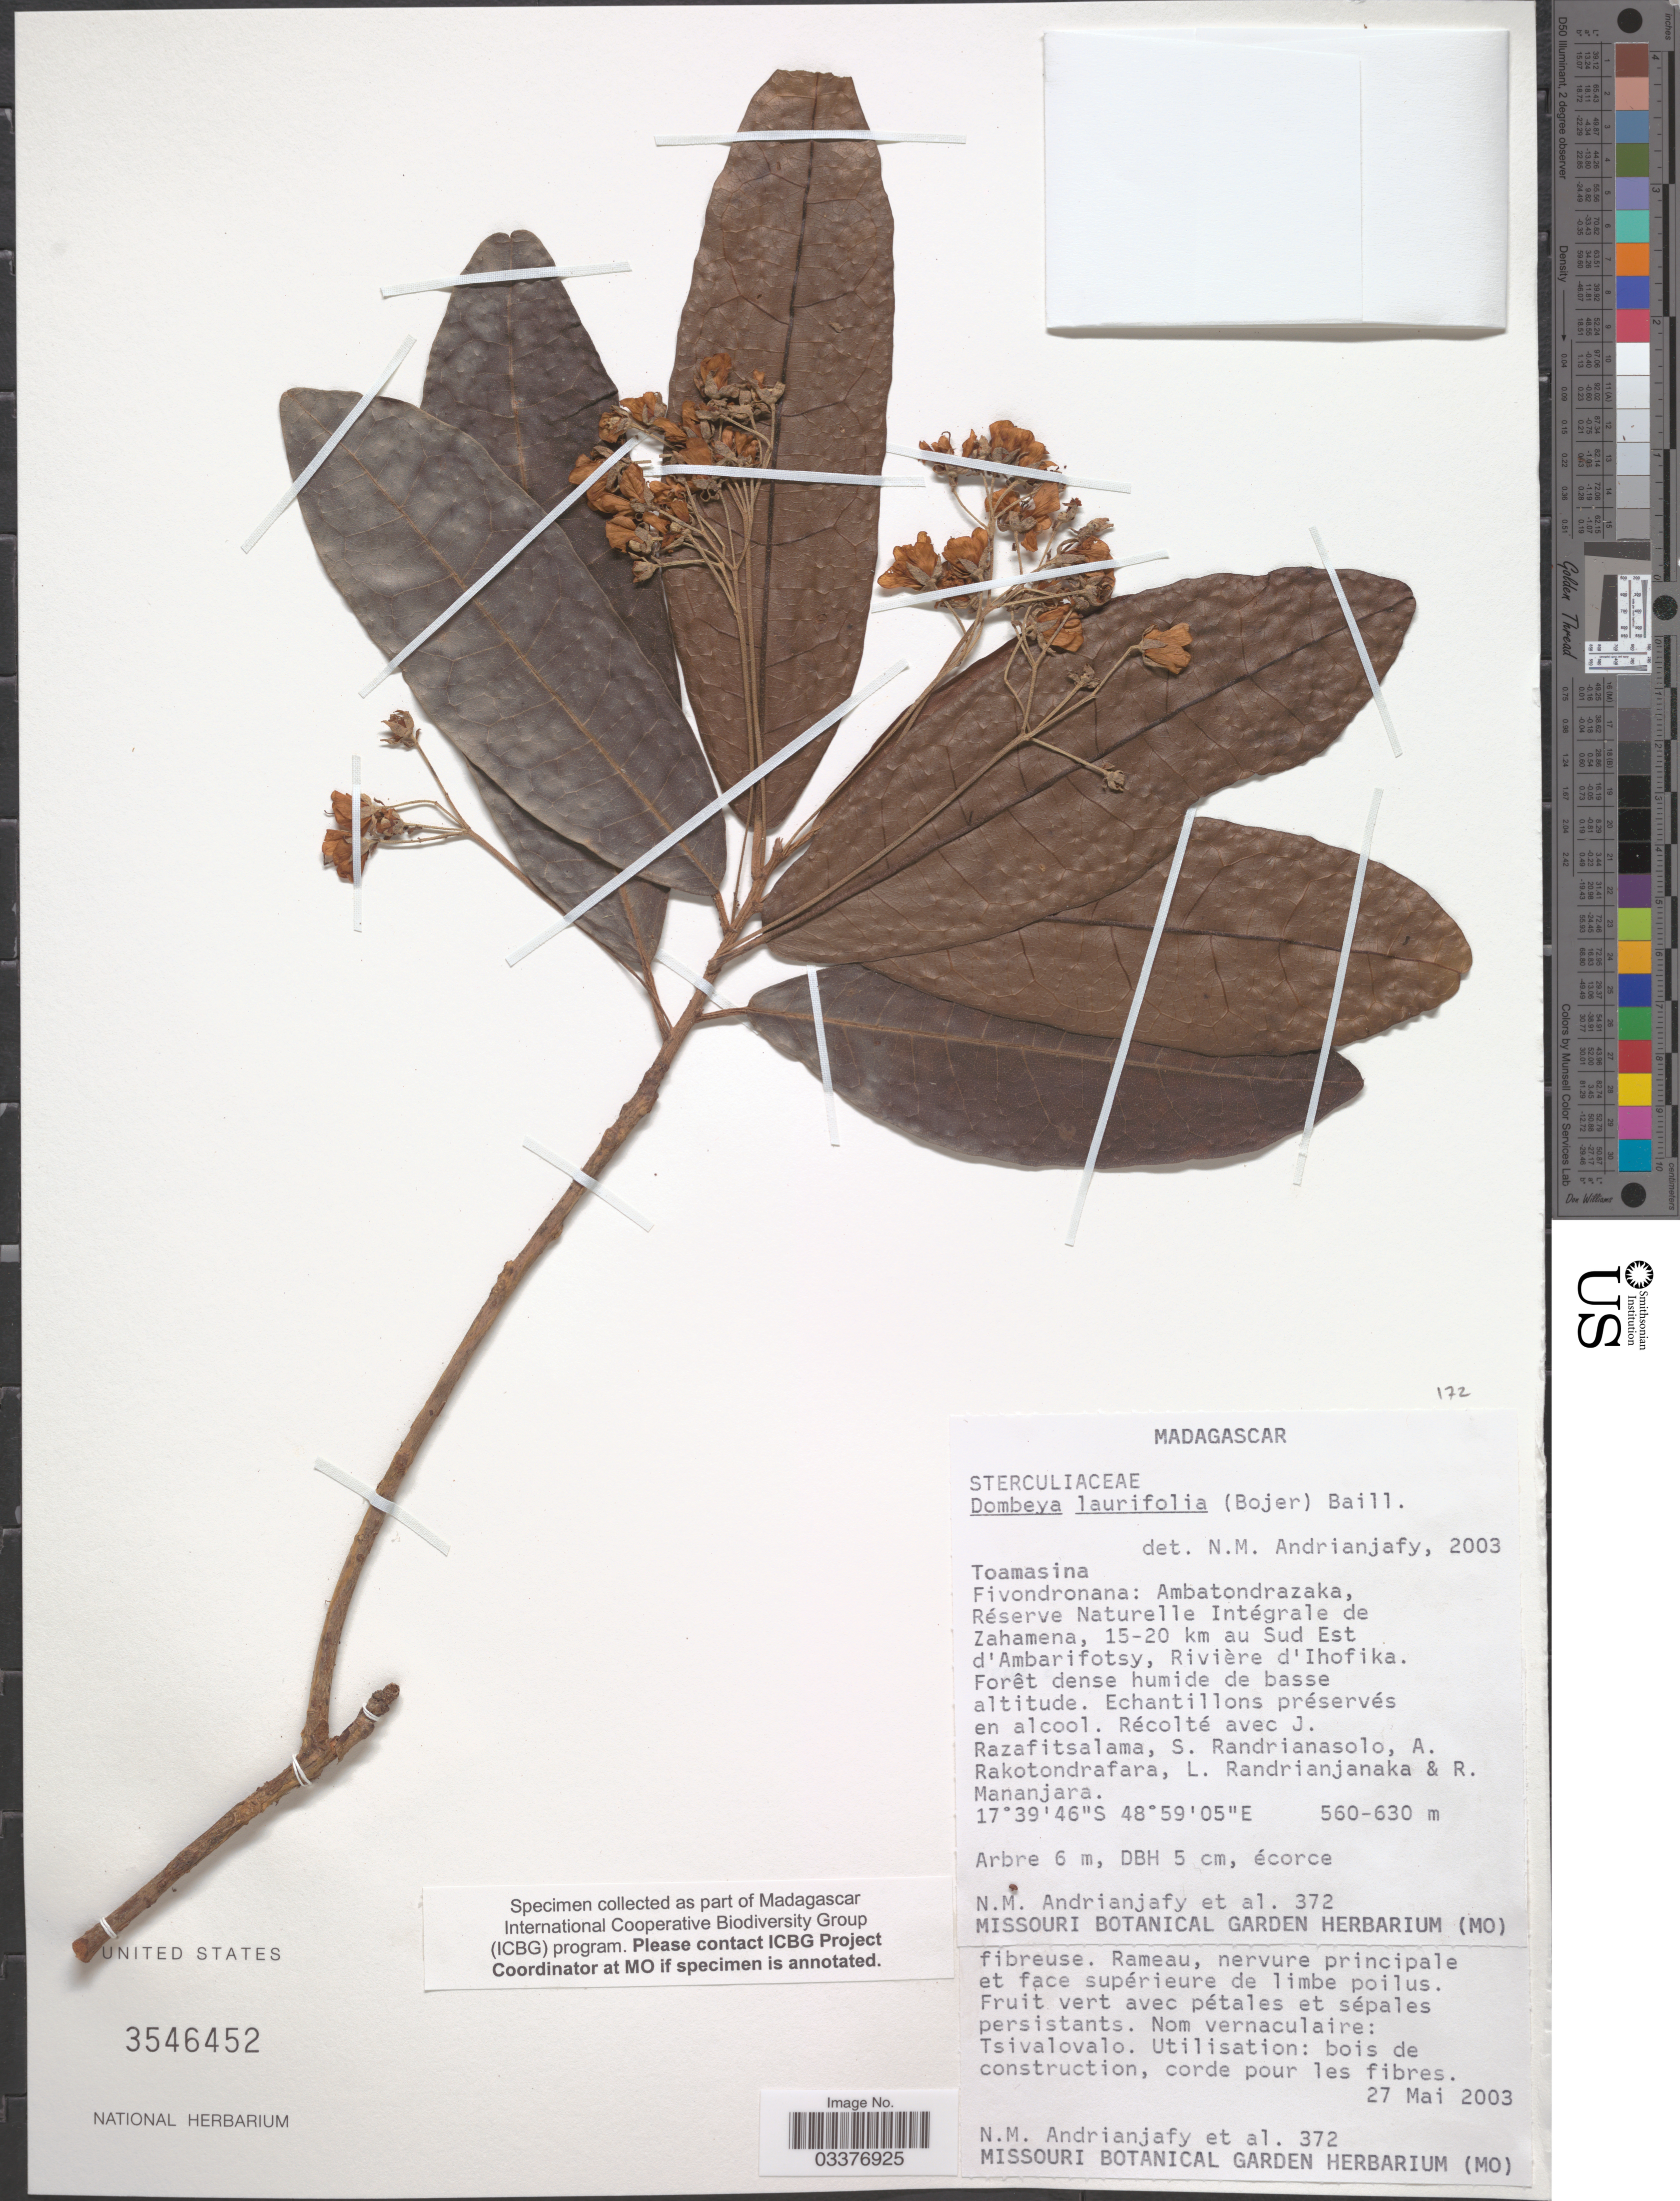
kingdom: Plantae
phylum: Tracheophyta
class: Magnoliopsida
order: Malvales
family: Malvaceae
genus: Dombeya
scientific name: Dombeya laurifolia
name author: (Bojer) Baill.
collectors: N. M. Andrianjafy, J. Razafitsalama, S. Randrianasolo, A. Rakotondrafara & et al.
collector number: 372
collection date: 2003-05-27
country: Madagascar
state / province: Analanjirofo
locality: Fivondronana: Ambatondrazaka, Réserve Naturelle Intégrale de Zahamena, 15-20 km au Sud Est d'Ambarifotsy, Rivière d'Ihofika.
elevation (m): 560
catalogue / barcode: US 3546452